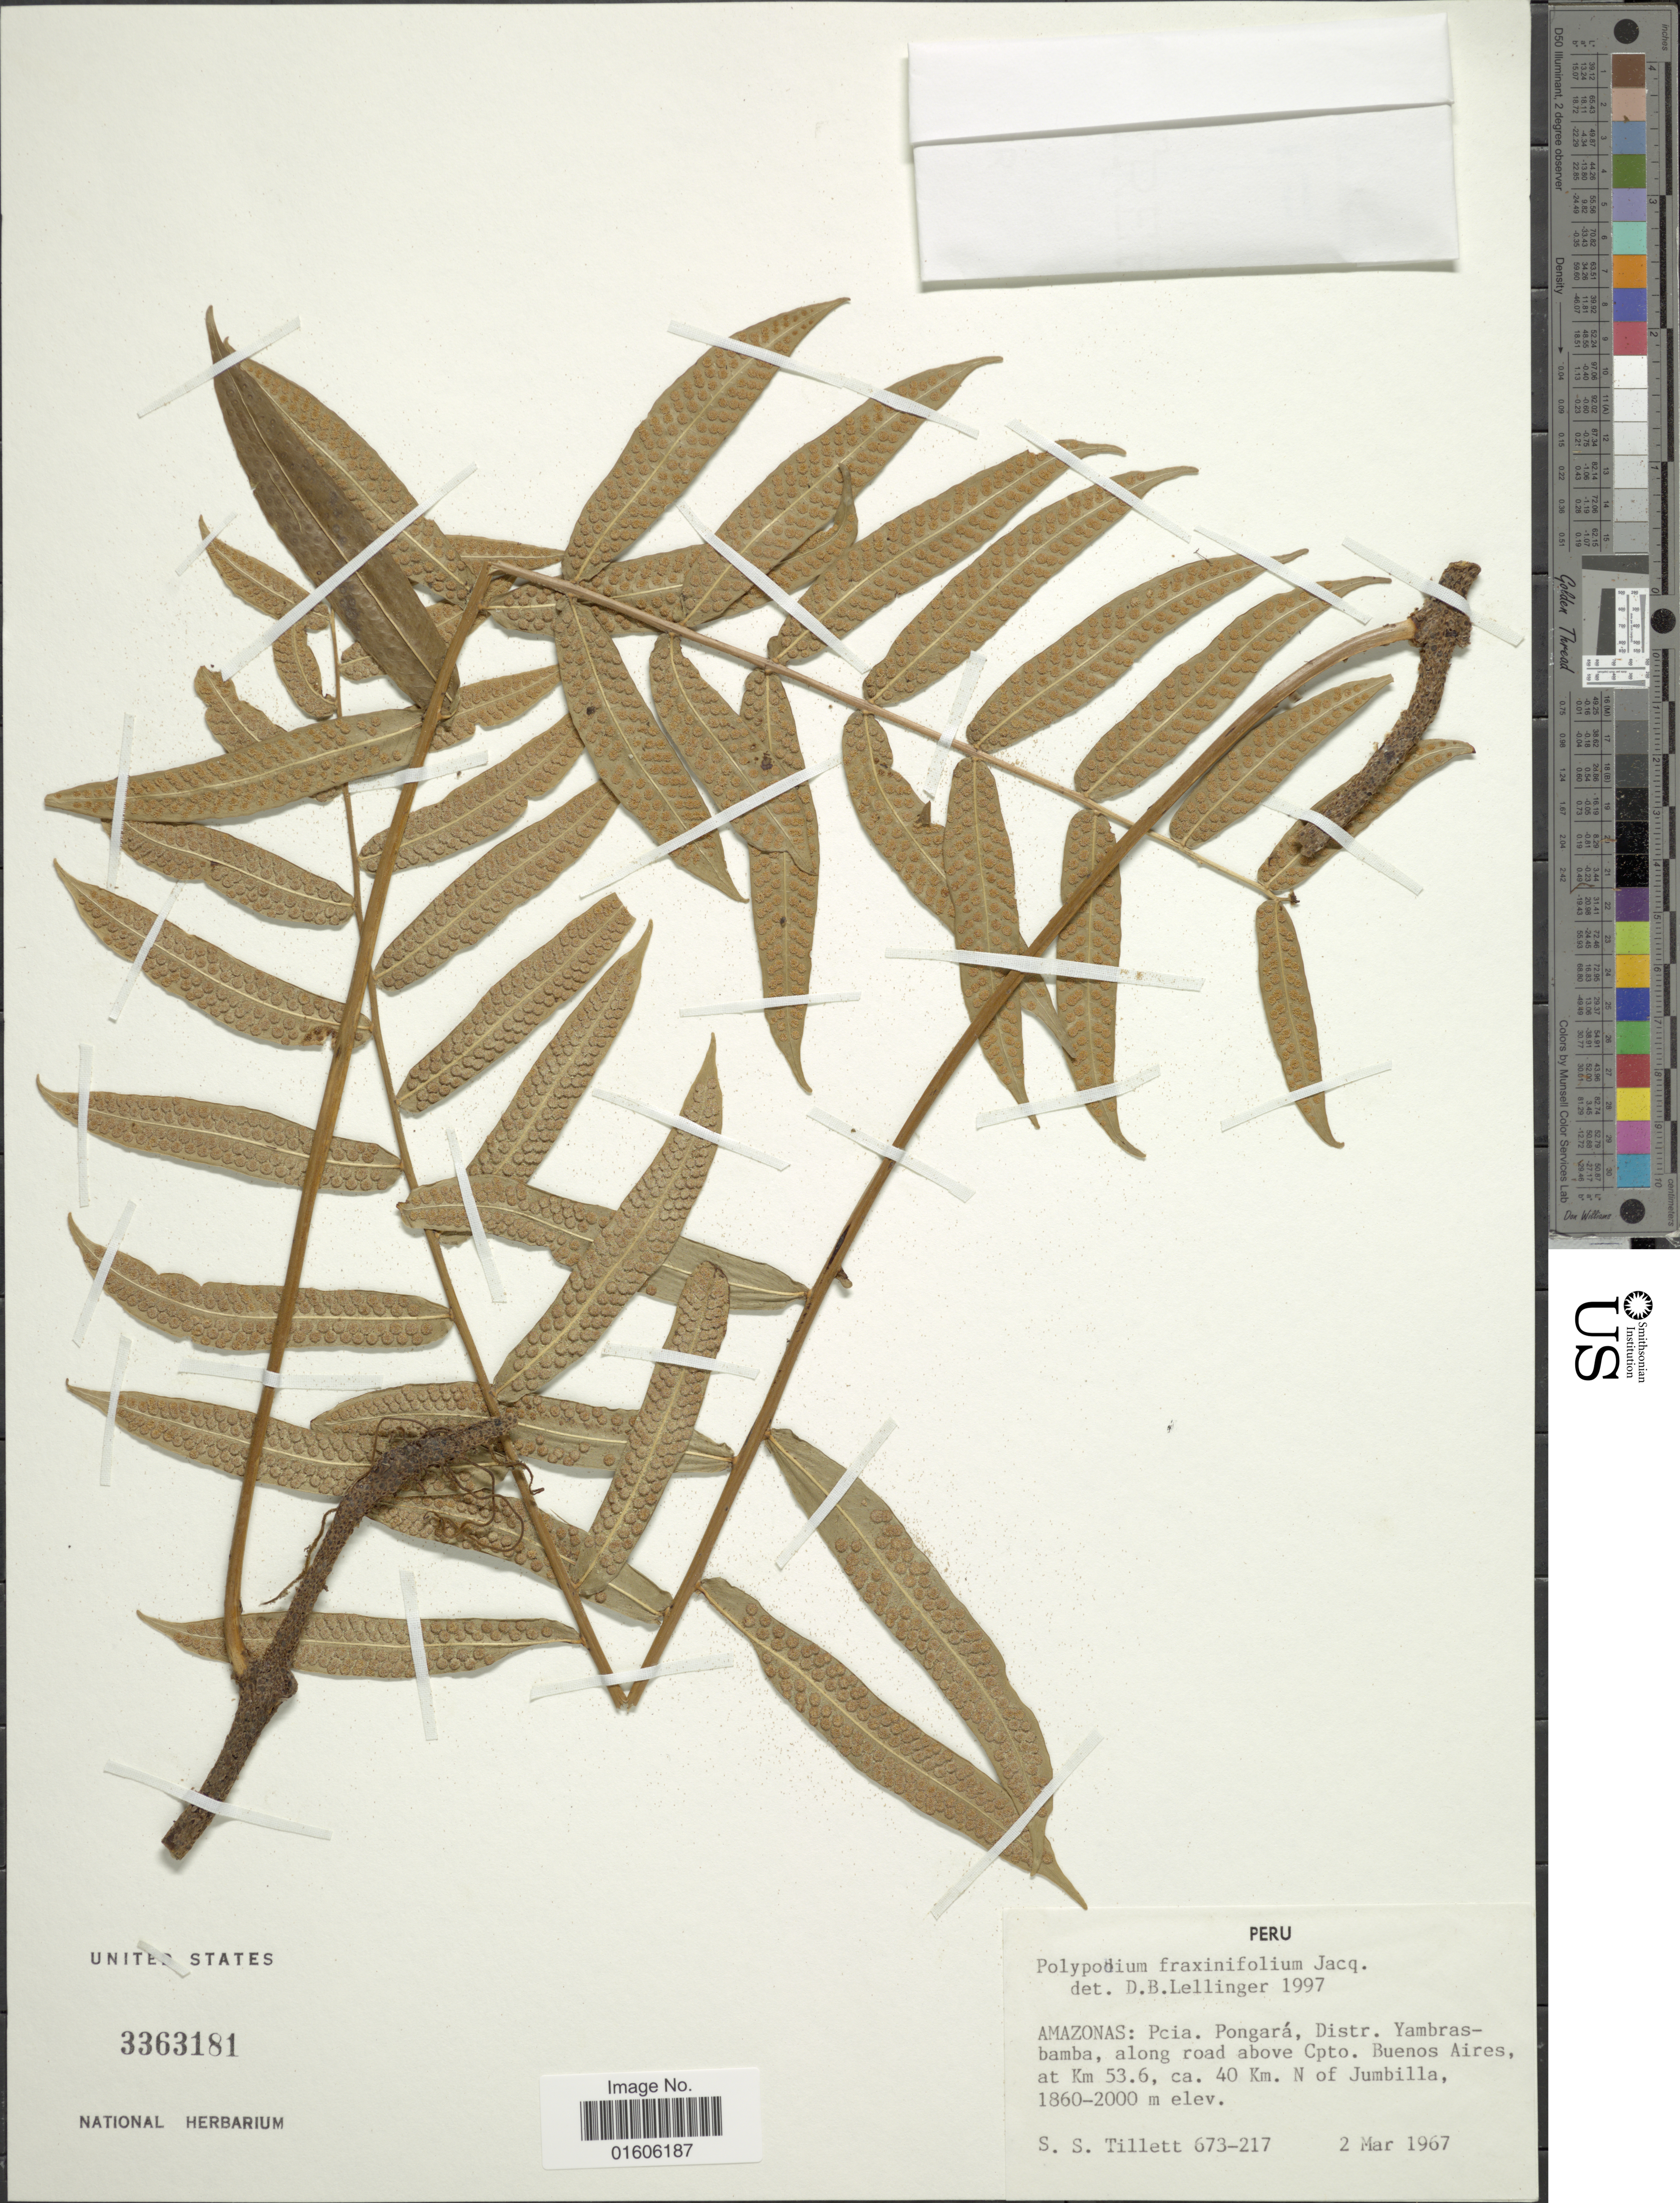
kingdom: Plantae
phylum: Tracheophyta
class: Polypodiopsida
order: Polypodiales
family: Polypodiaceae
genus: Serpocaulon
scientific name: Serpocaulon fraxinifolium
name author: (Jacq.) A.R. Sm.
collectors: S. S. Tillett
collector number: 673-217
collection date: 1967-03-02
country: Peru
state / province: Amazonas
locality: Amazonas: Pcia. Pongará, Distr. Yambras-bamba, along road above Cpto. Buenos Aires, at Km 53.6, ca. 40 Km. N of Jumbilla.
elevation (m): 1860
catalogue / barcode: US 3363181